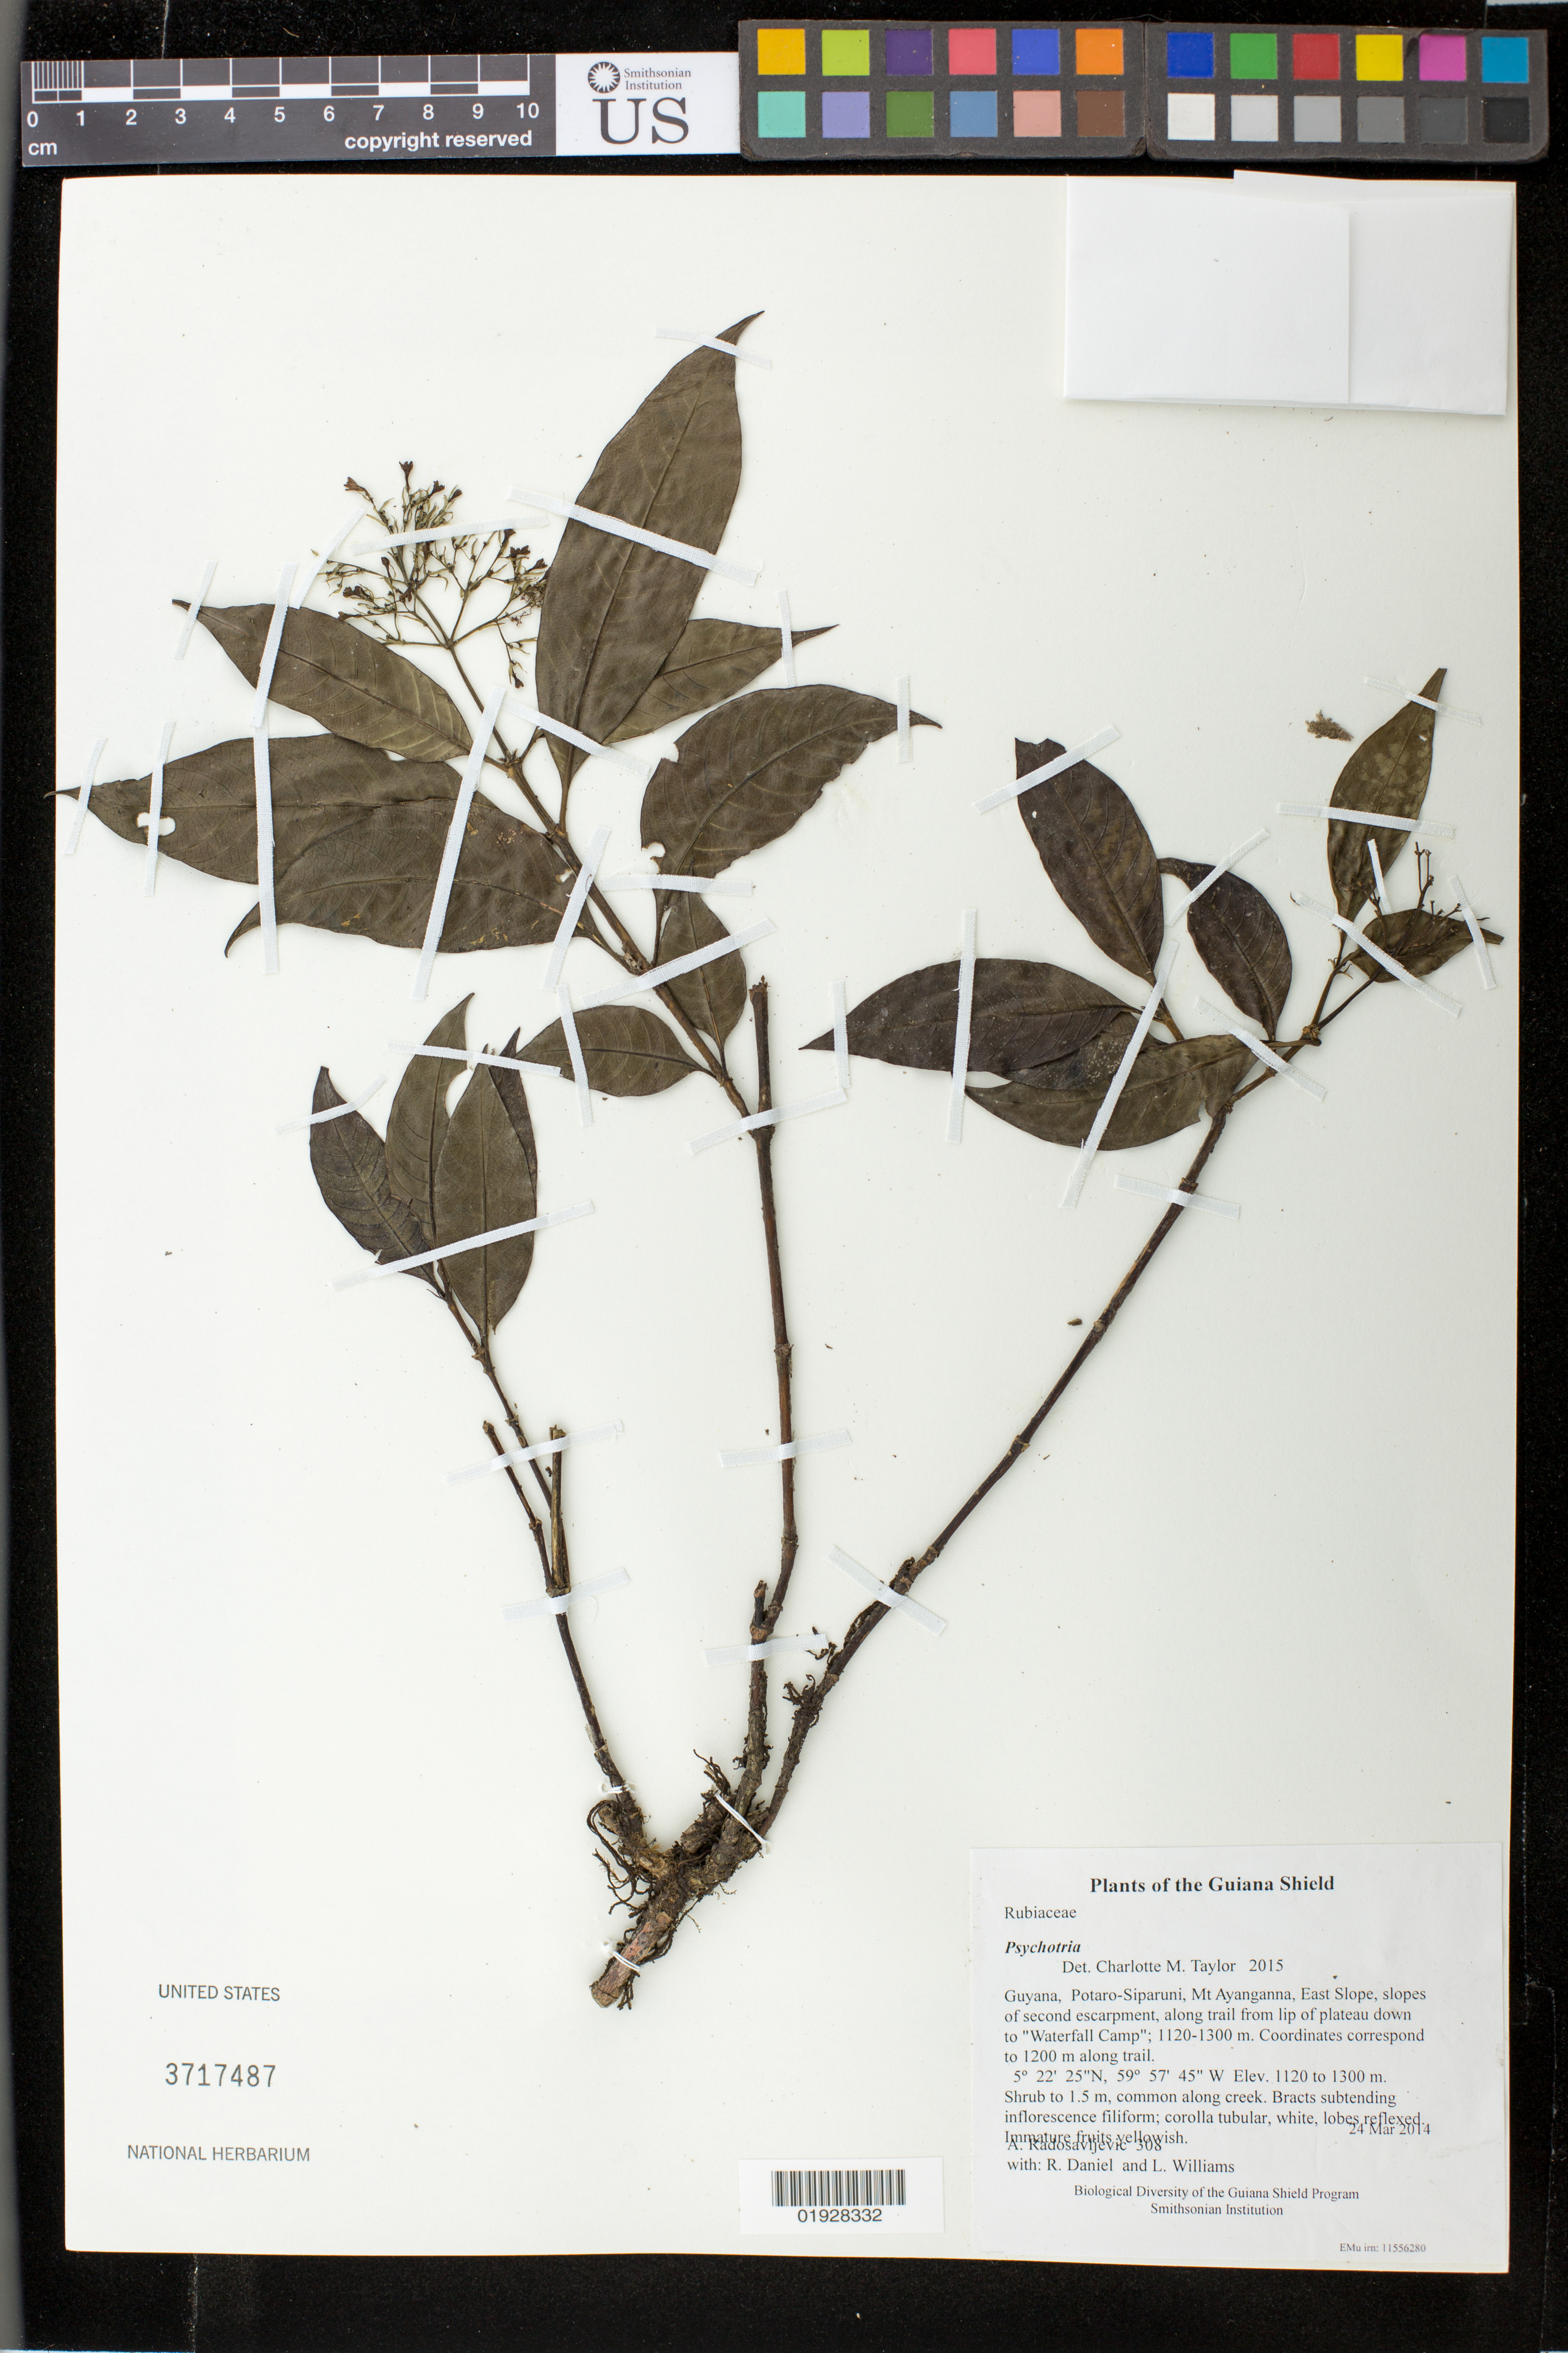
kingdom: Plantae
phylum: Tracheophyta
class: Magnoliopsida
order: Gentianales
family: Rubiaceae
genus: Psychotria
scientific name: Psychotria sp.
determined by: Taylor, Charlotte M.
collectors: A. Radosavljevic, R. Daniel & L. Williams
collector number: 308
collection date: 2014-03-24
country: Guyana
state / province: Potaro-Siparuni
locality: Mt Ayanganna, East Slope, slopes of second escarpment, along trail from lip of plateau down to "Waterfall Camp"; 1120-1300 m. Coordinates correspond to 1200 m along trail.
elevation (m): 1120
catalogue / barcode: US 3717487